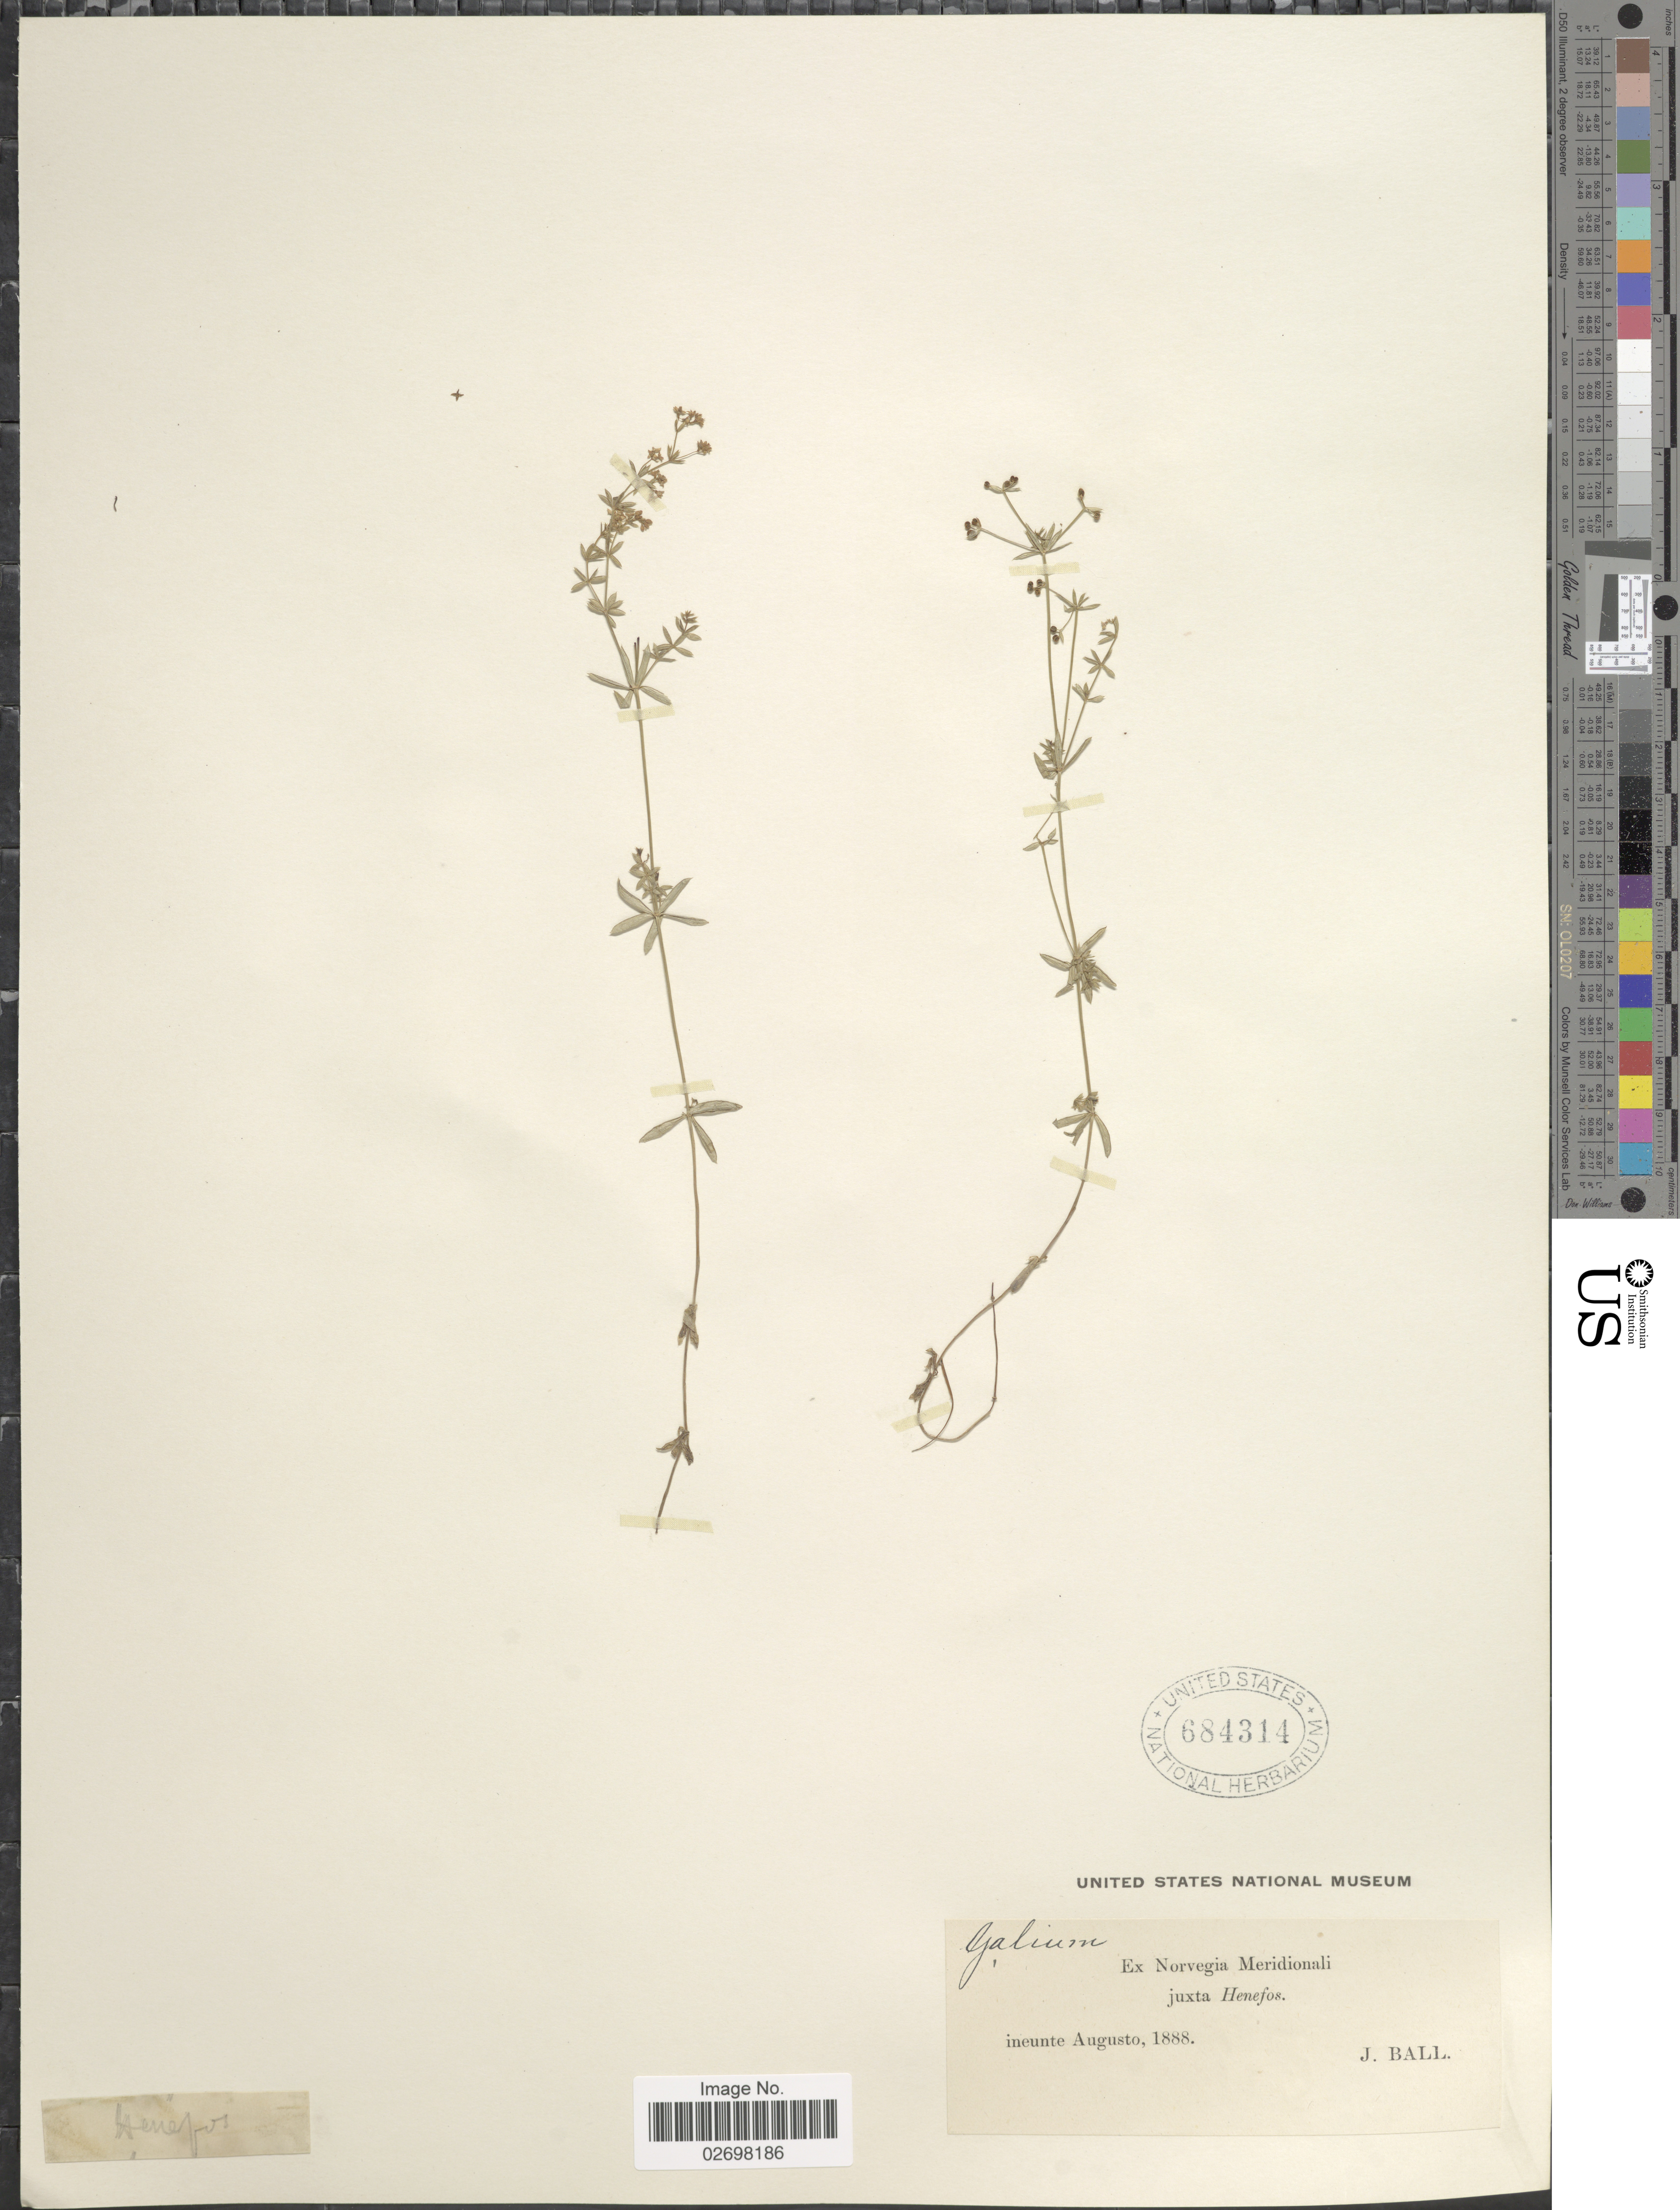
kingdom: Plantae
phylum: Tracheophyta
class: Magnoliopsida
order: Gentianales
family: Rubiaceae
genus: Galium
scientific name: Galium sp.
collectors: J. Ball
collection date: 1888-08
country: Norway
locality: Norvegia Meridionali juxta Henefos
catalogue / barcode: US 684314